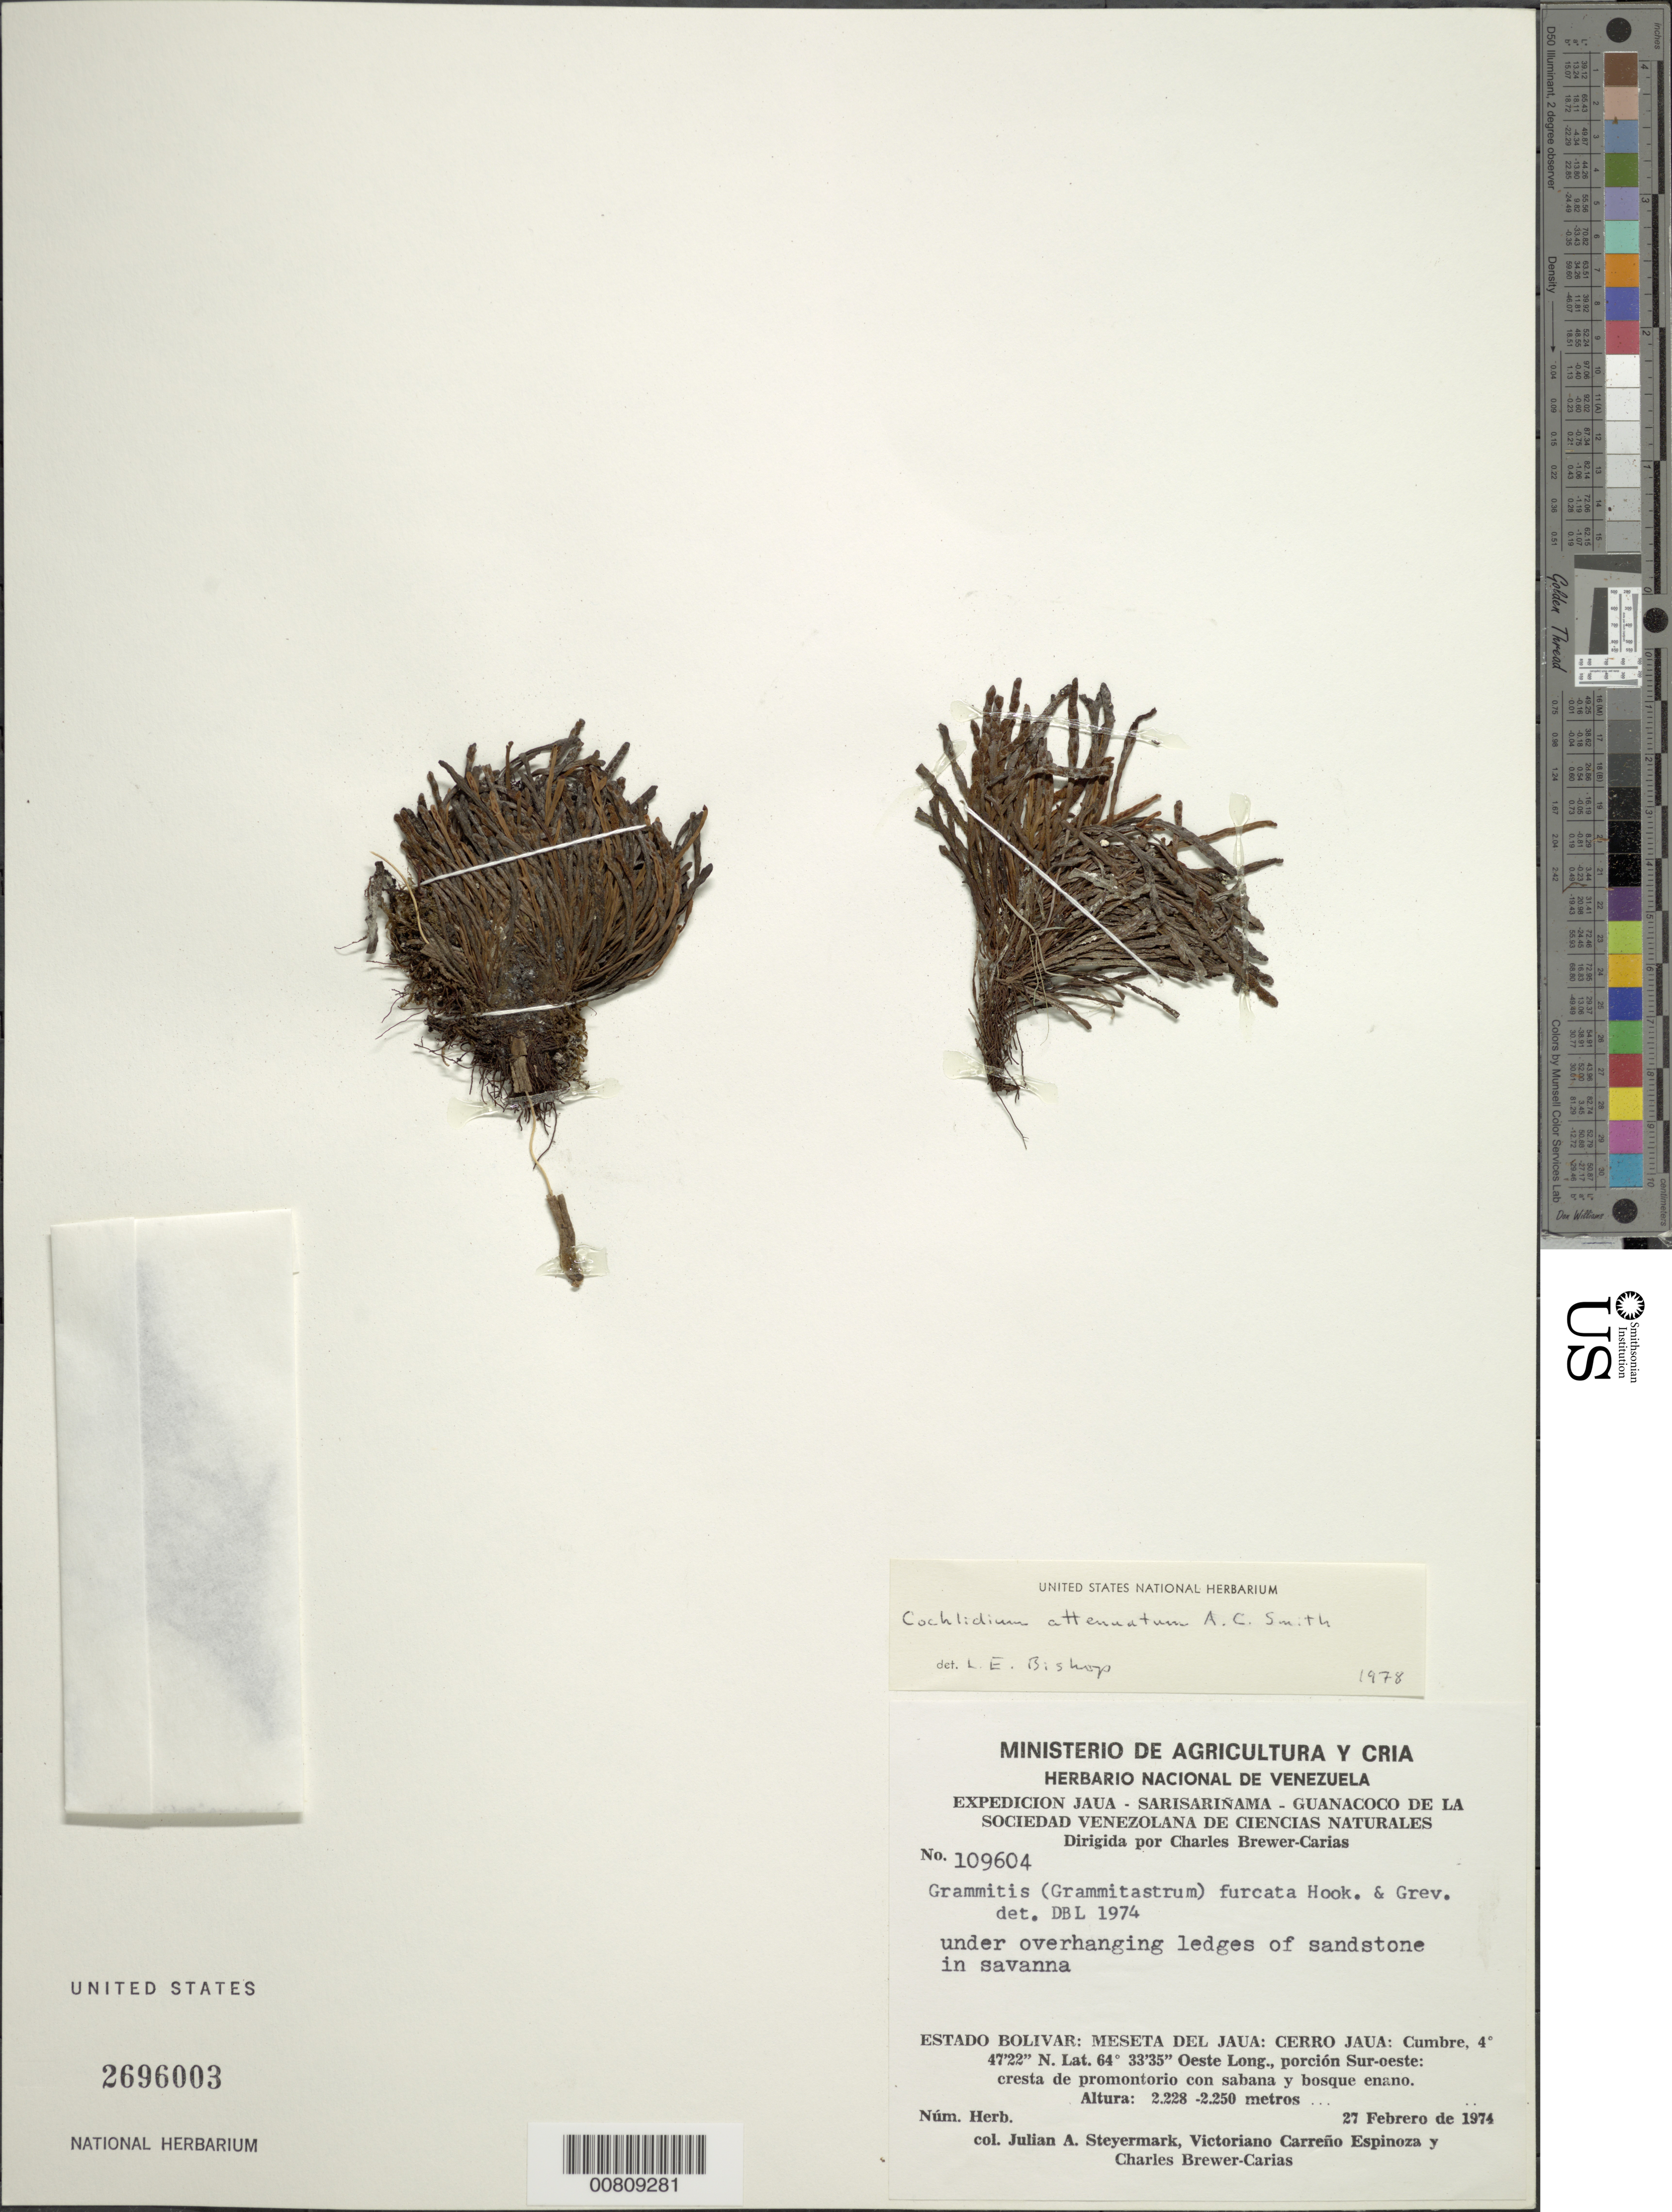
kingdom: Plantae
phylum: Tracheophyta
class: Polypodiopsida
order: Polypodiales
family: Polypodiaceae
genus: Cochlidium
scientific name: Cochlidium attenuatum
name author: A.C. Sm.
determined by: Bishop, L. E.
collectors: J. Steyermark, V. Carreño E. & C. Brewer-Carias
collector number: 109604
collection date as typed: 27-Feb-74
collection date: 1974-02-27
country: Venezuela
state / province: Bolívar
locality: Meseta del Jaua: Cerro Jaua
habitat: Under overhanging ledges of sandstone in savanna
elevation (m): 2228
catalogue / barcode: US 2696003